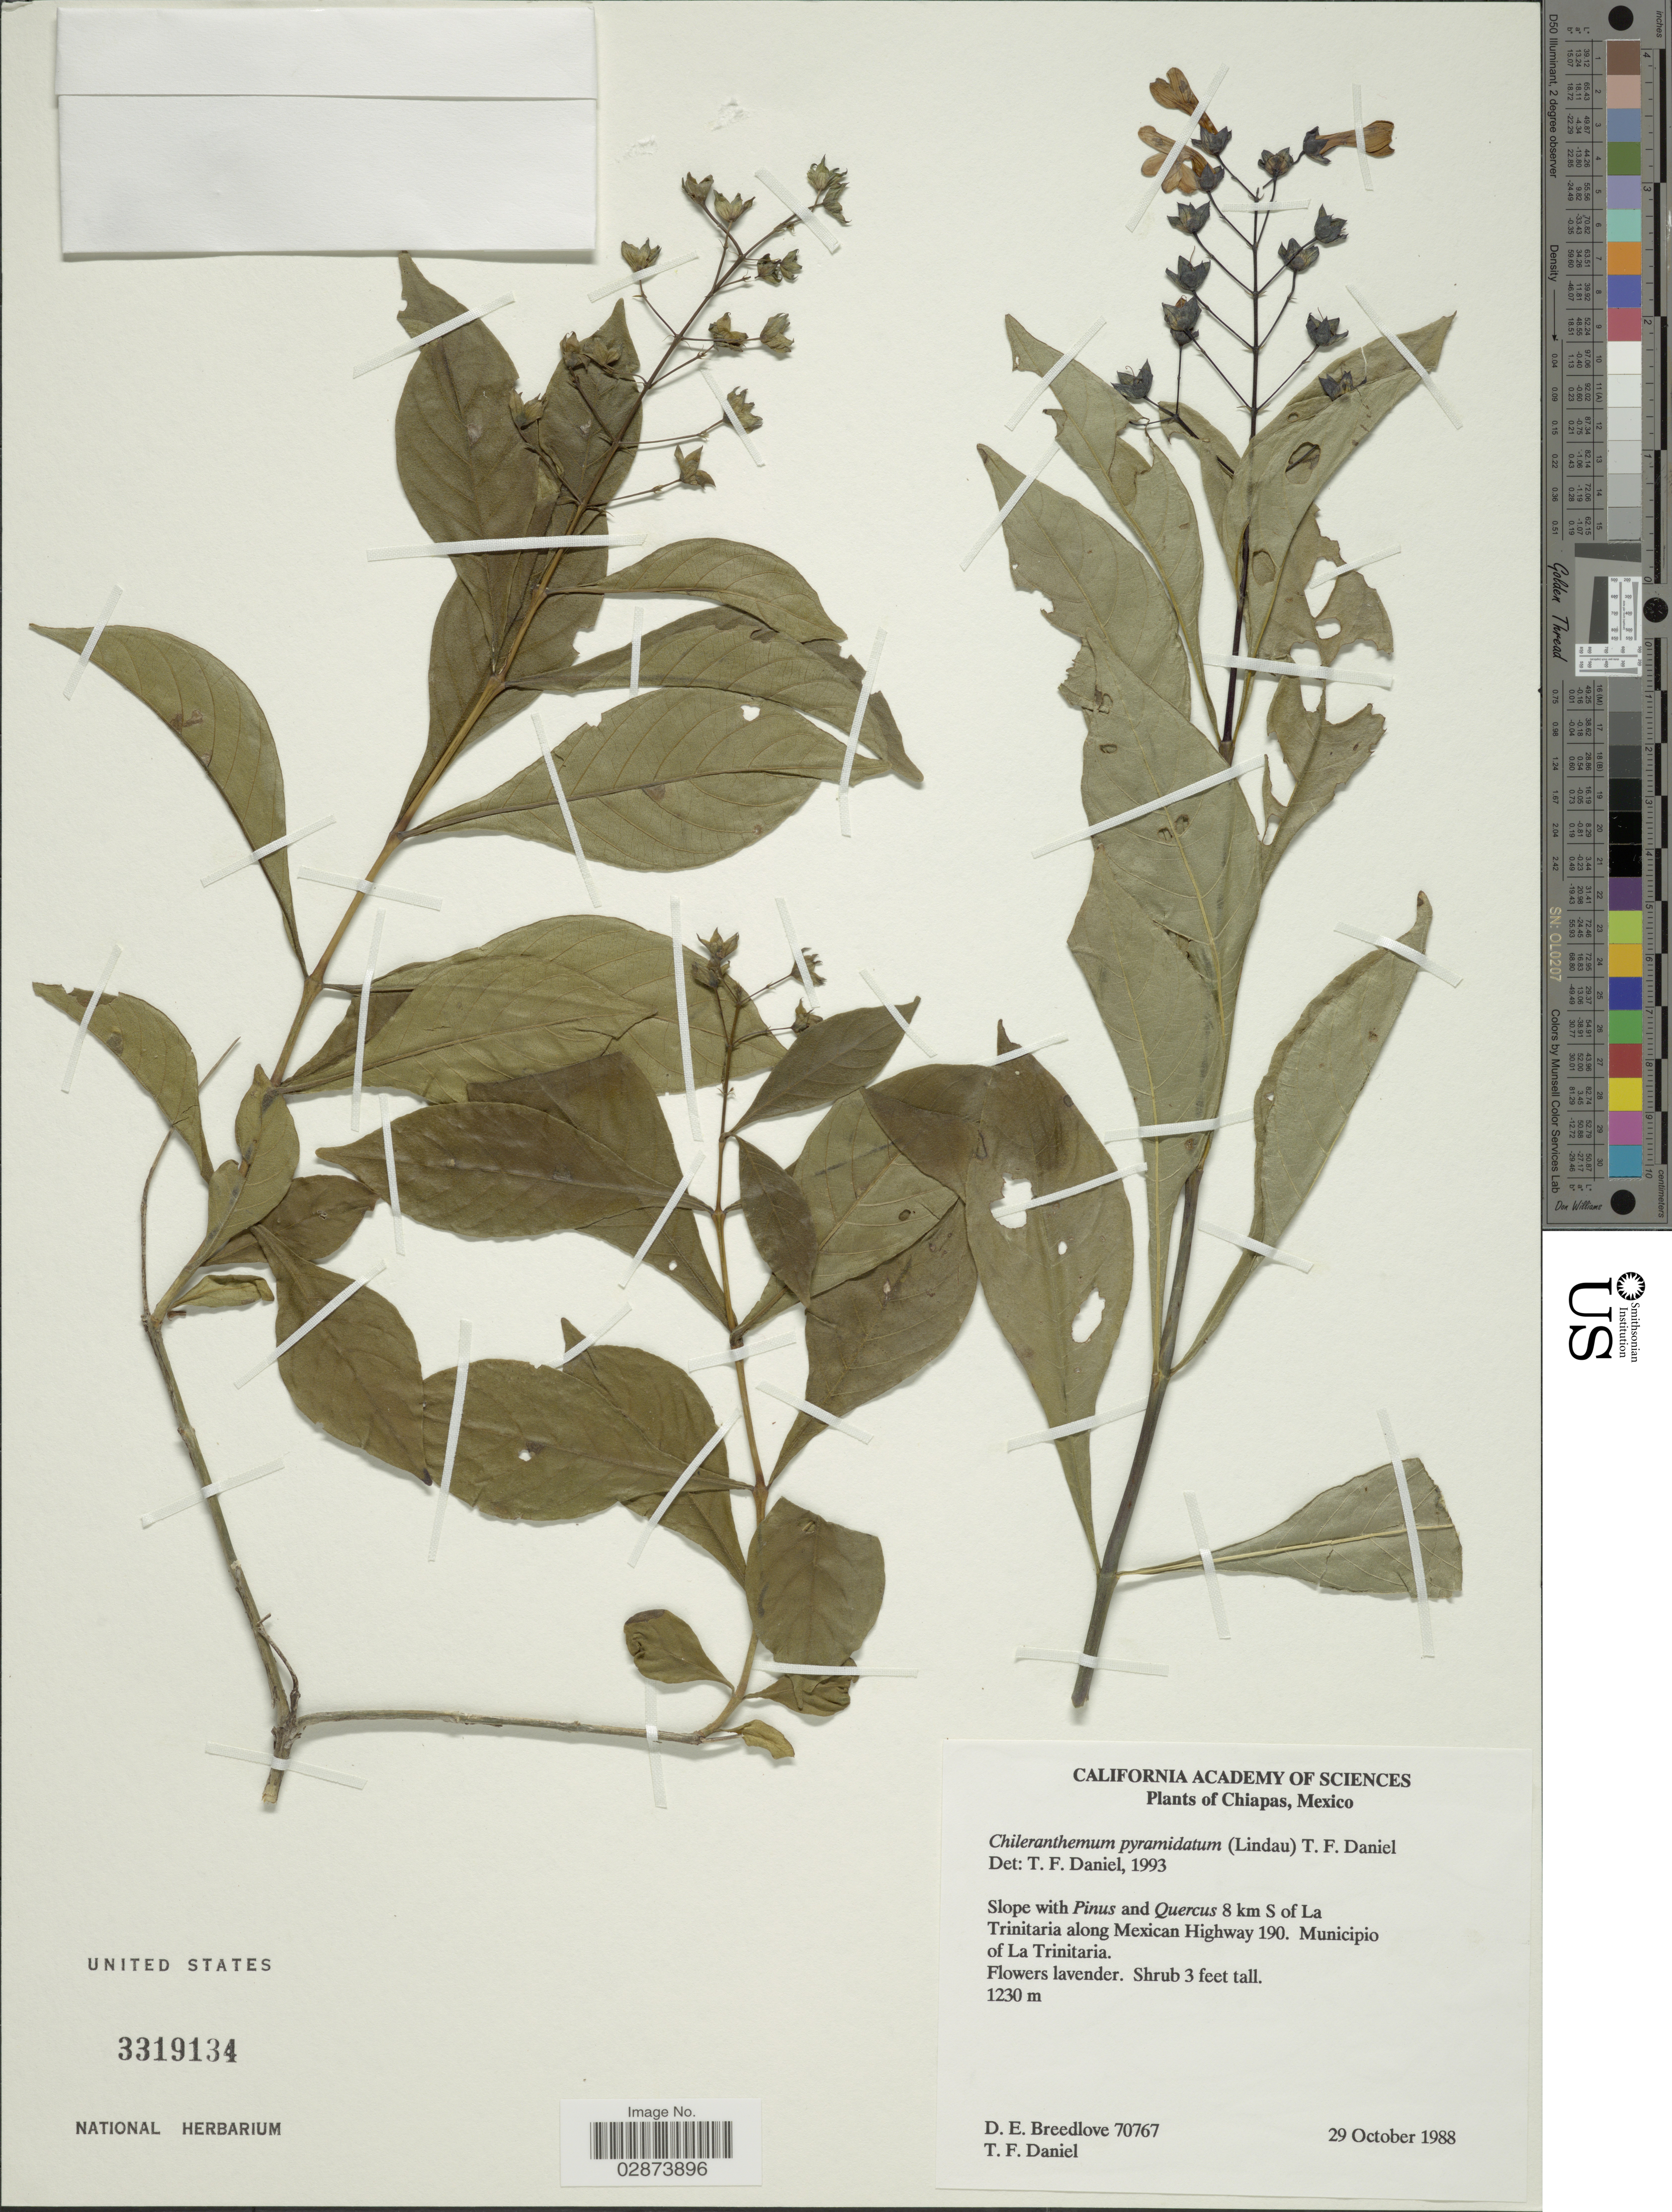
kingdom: Plantae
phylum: Tracheophyta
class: Magnoliopsida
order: Lamiales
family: Acanthaceae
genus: Chileranthemum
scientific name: Chileranthemum pyramidatum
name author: (Lindau) T.F. Daniel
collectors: D. E. Breedlove & T. F. Daniel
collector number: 70767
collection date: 1988-10-29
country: Mexico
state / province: Chiapas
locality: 8 km S of La Trinitaria along Mexican Highway 190. Municipio of La Trinitaria.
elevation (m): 1230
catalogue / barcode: US 3319134